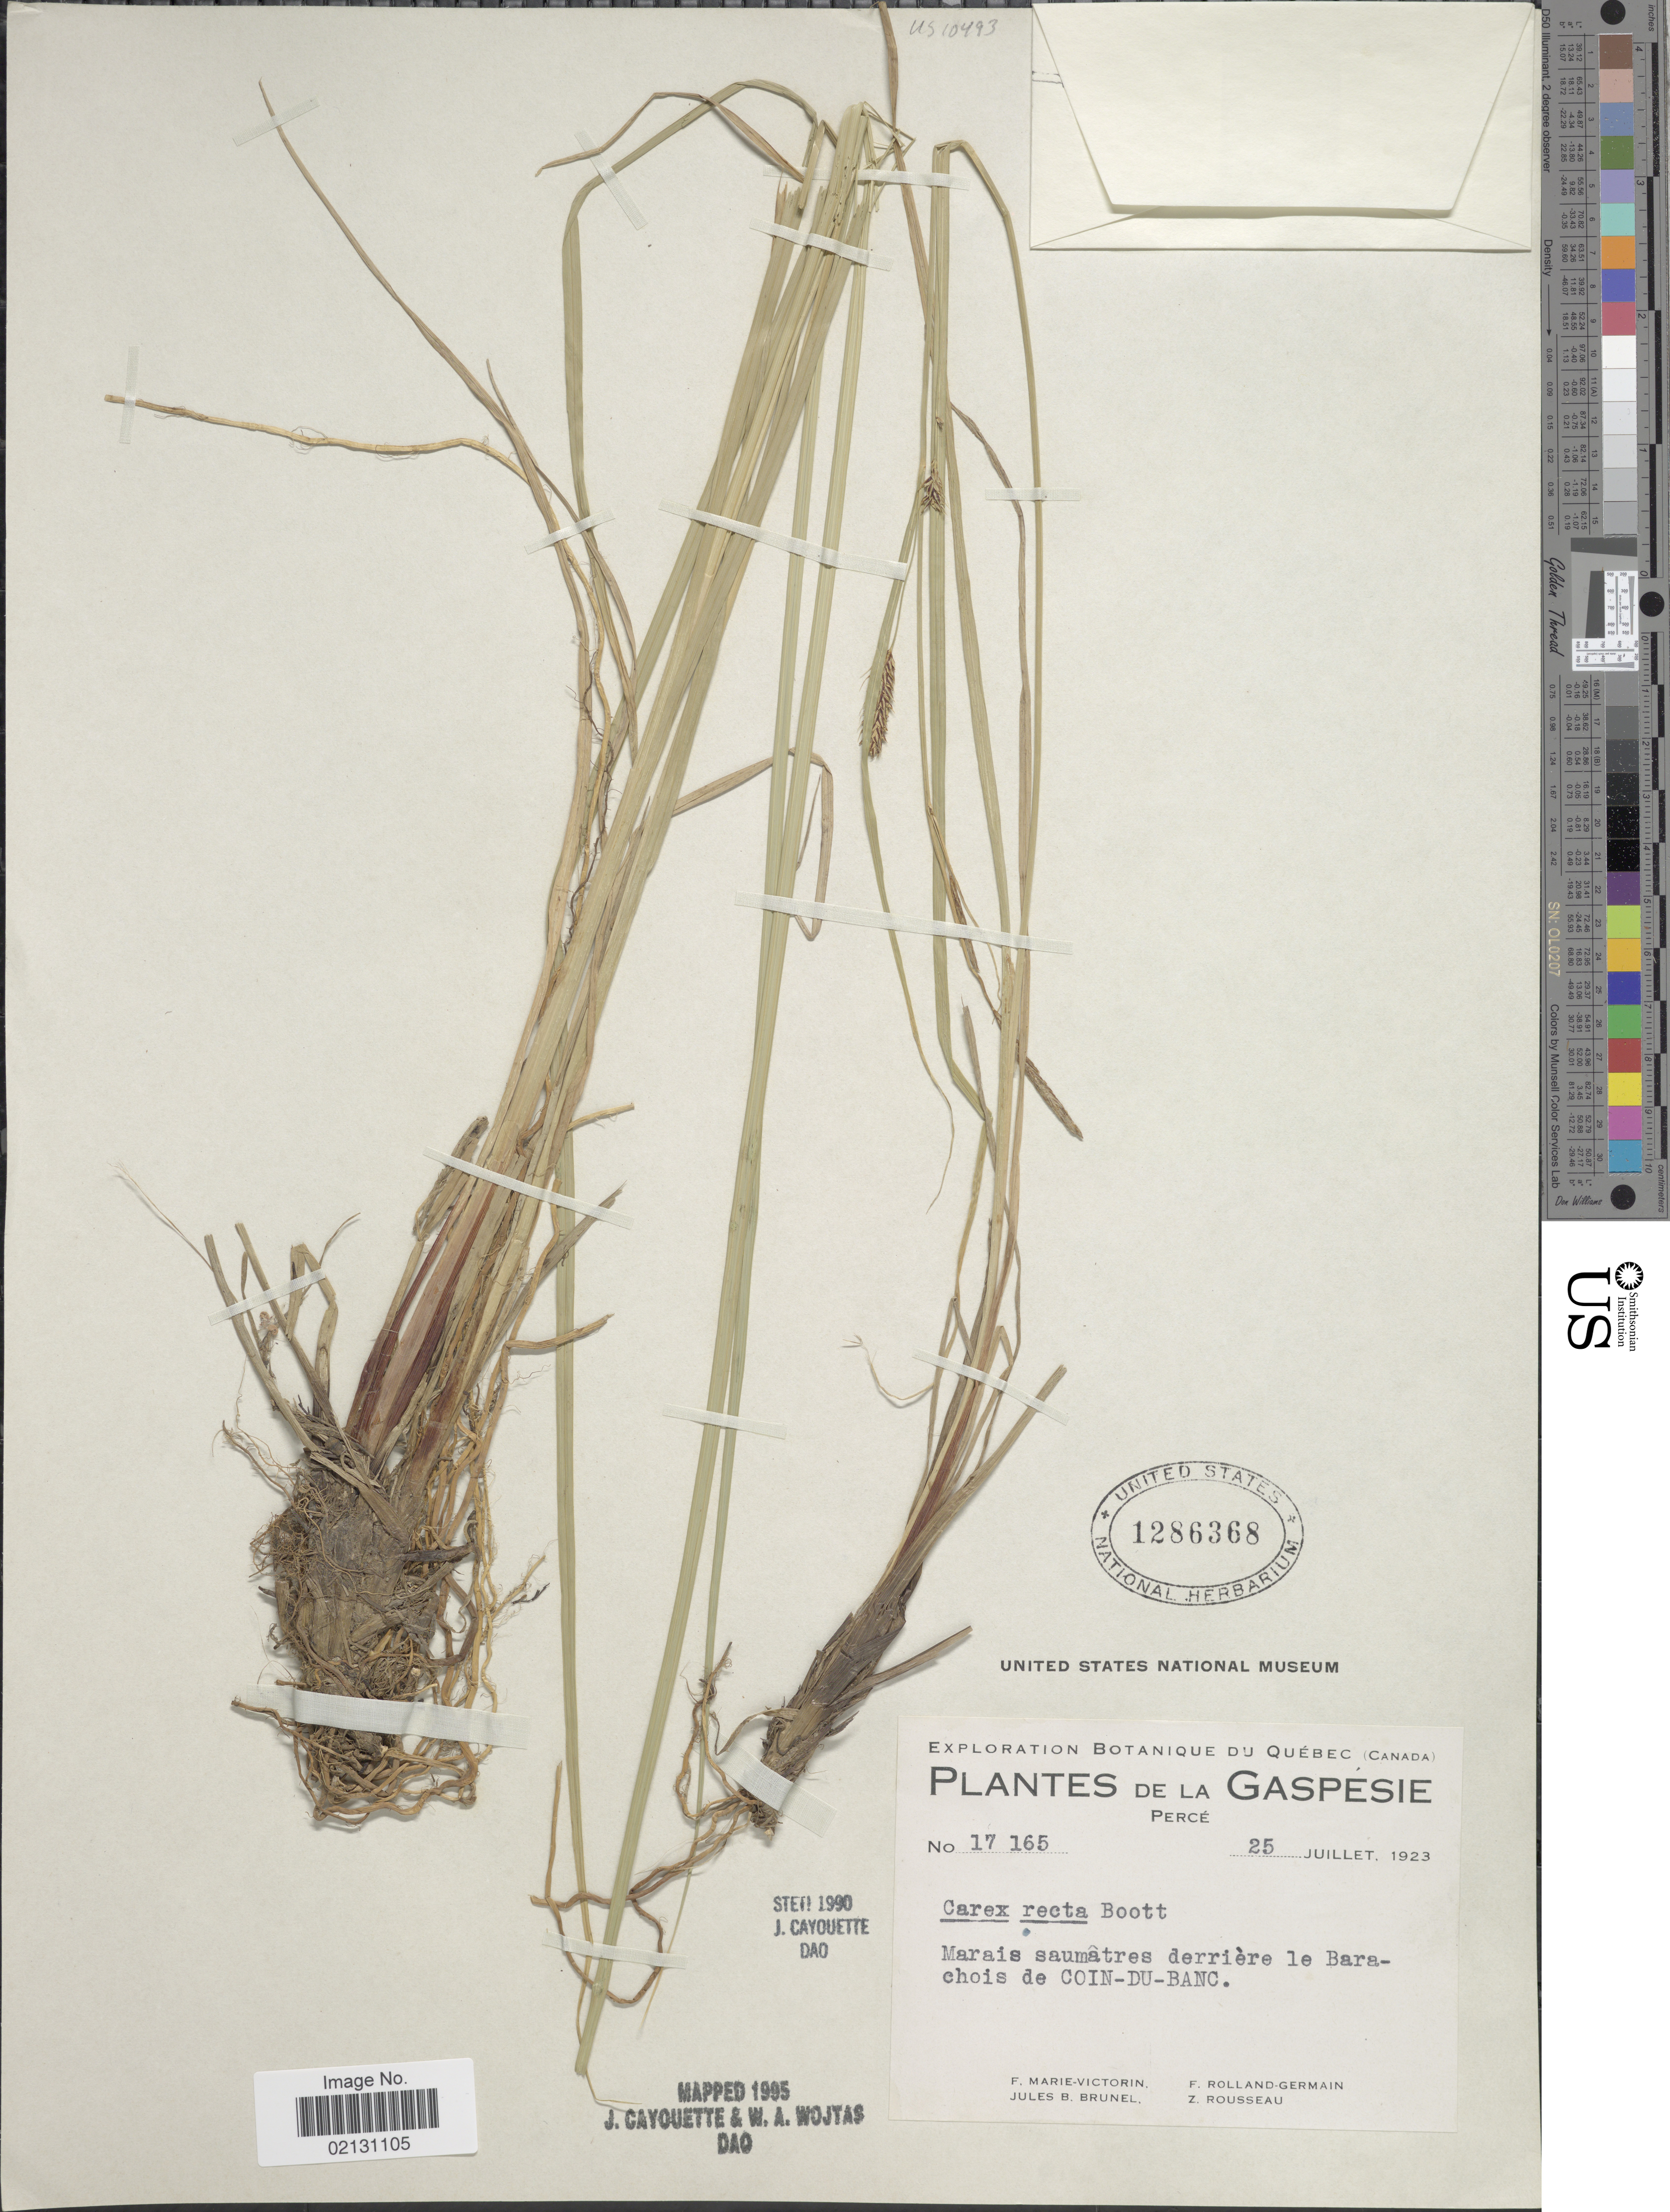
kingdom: Plantae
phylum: Tracheophyta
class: Liliopsida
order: Poales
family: Cyperaceae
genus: Carex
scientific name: Carex recta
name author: Boott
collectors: F. Marie-Victorin, J. Brunel, Rolland-Germain & Z. Rousseau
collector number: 17165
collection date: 1923-07-25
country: Canada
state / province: Quebec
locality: De La Gaspesie, Percé, Marais saumâtres derrière le Barachois de Coi-Du-Banc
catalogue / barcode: US 1286368